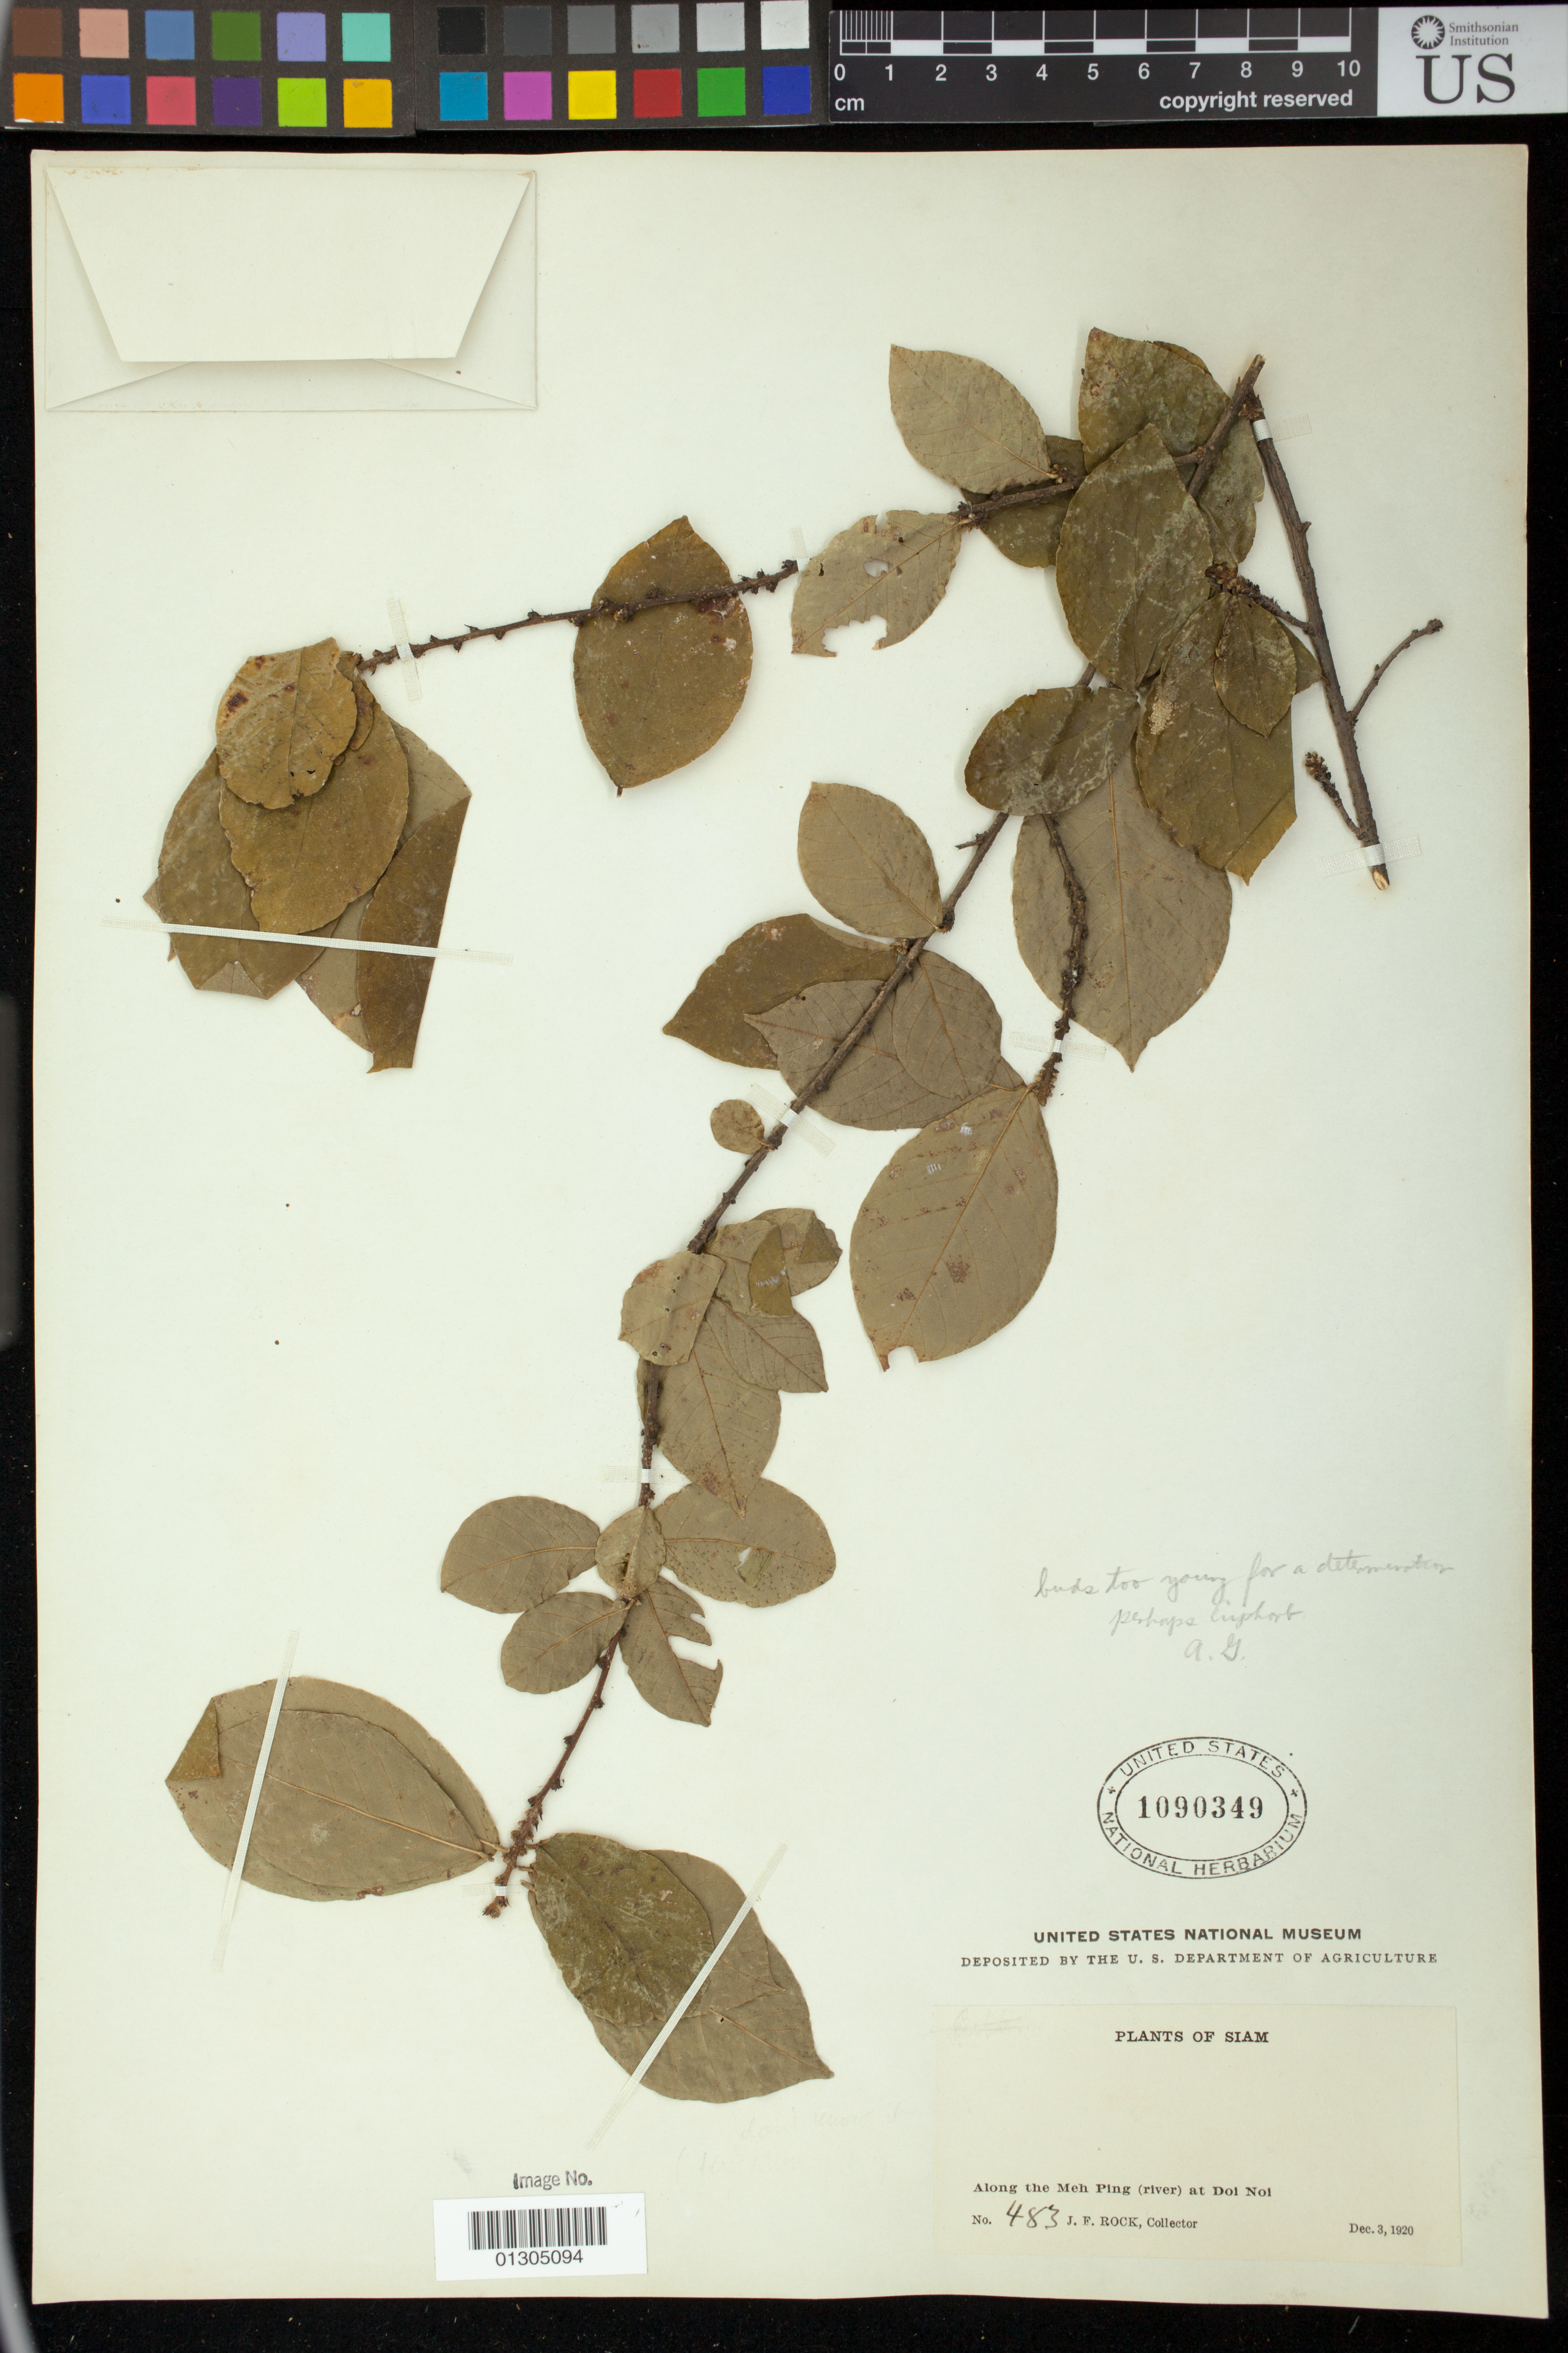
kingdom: Plantae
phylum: Tracheophyta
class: Magnoliopsida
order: Malpighiales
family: Euphorbiaceae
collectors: J. F. Rock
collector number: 483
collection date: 1920-12-03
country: Thailand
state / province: Tak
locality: Along the Meh Ping (river) at Doi Noi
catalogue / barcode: US 1090349